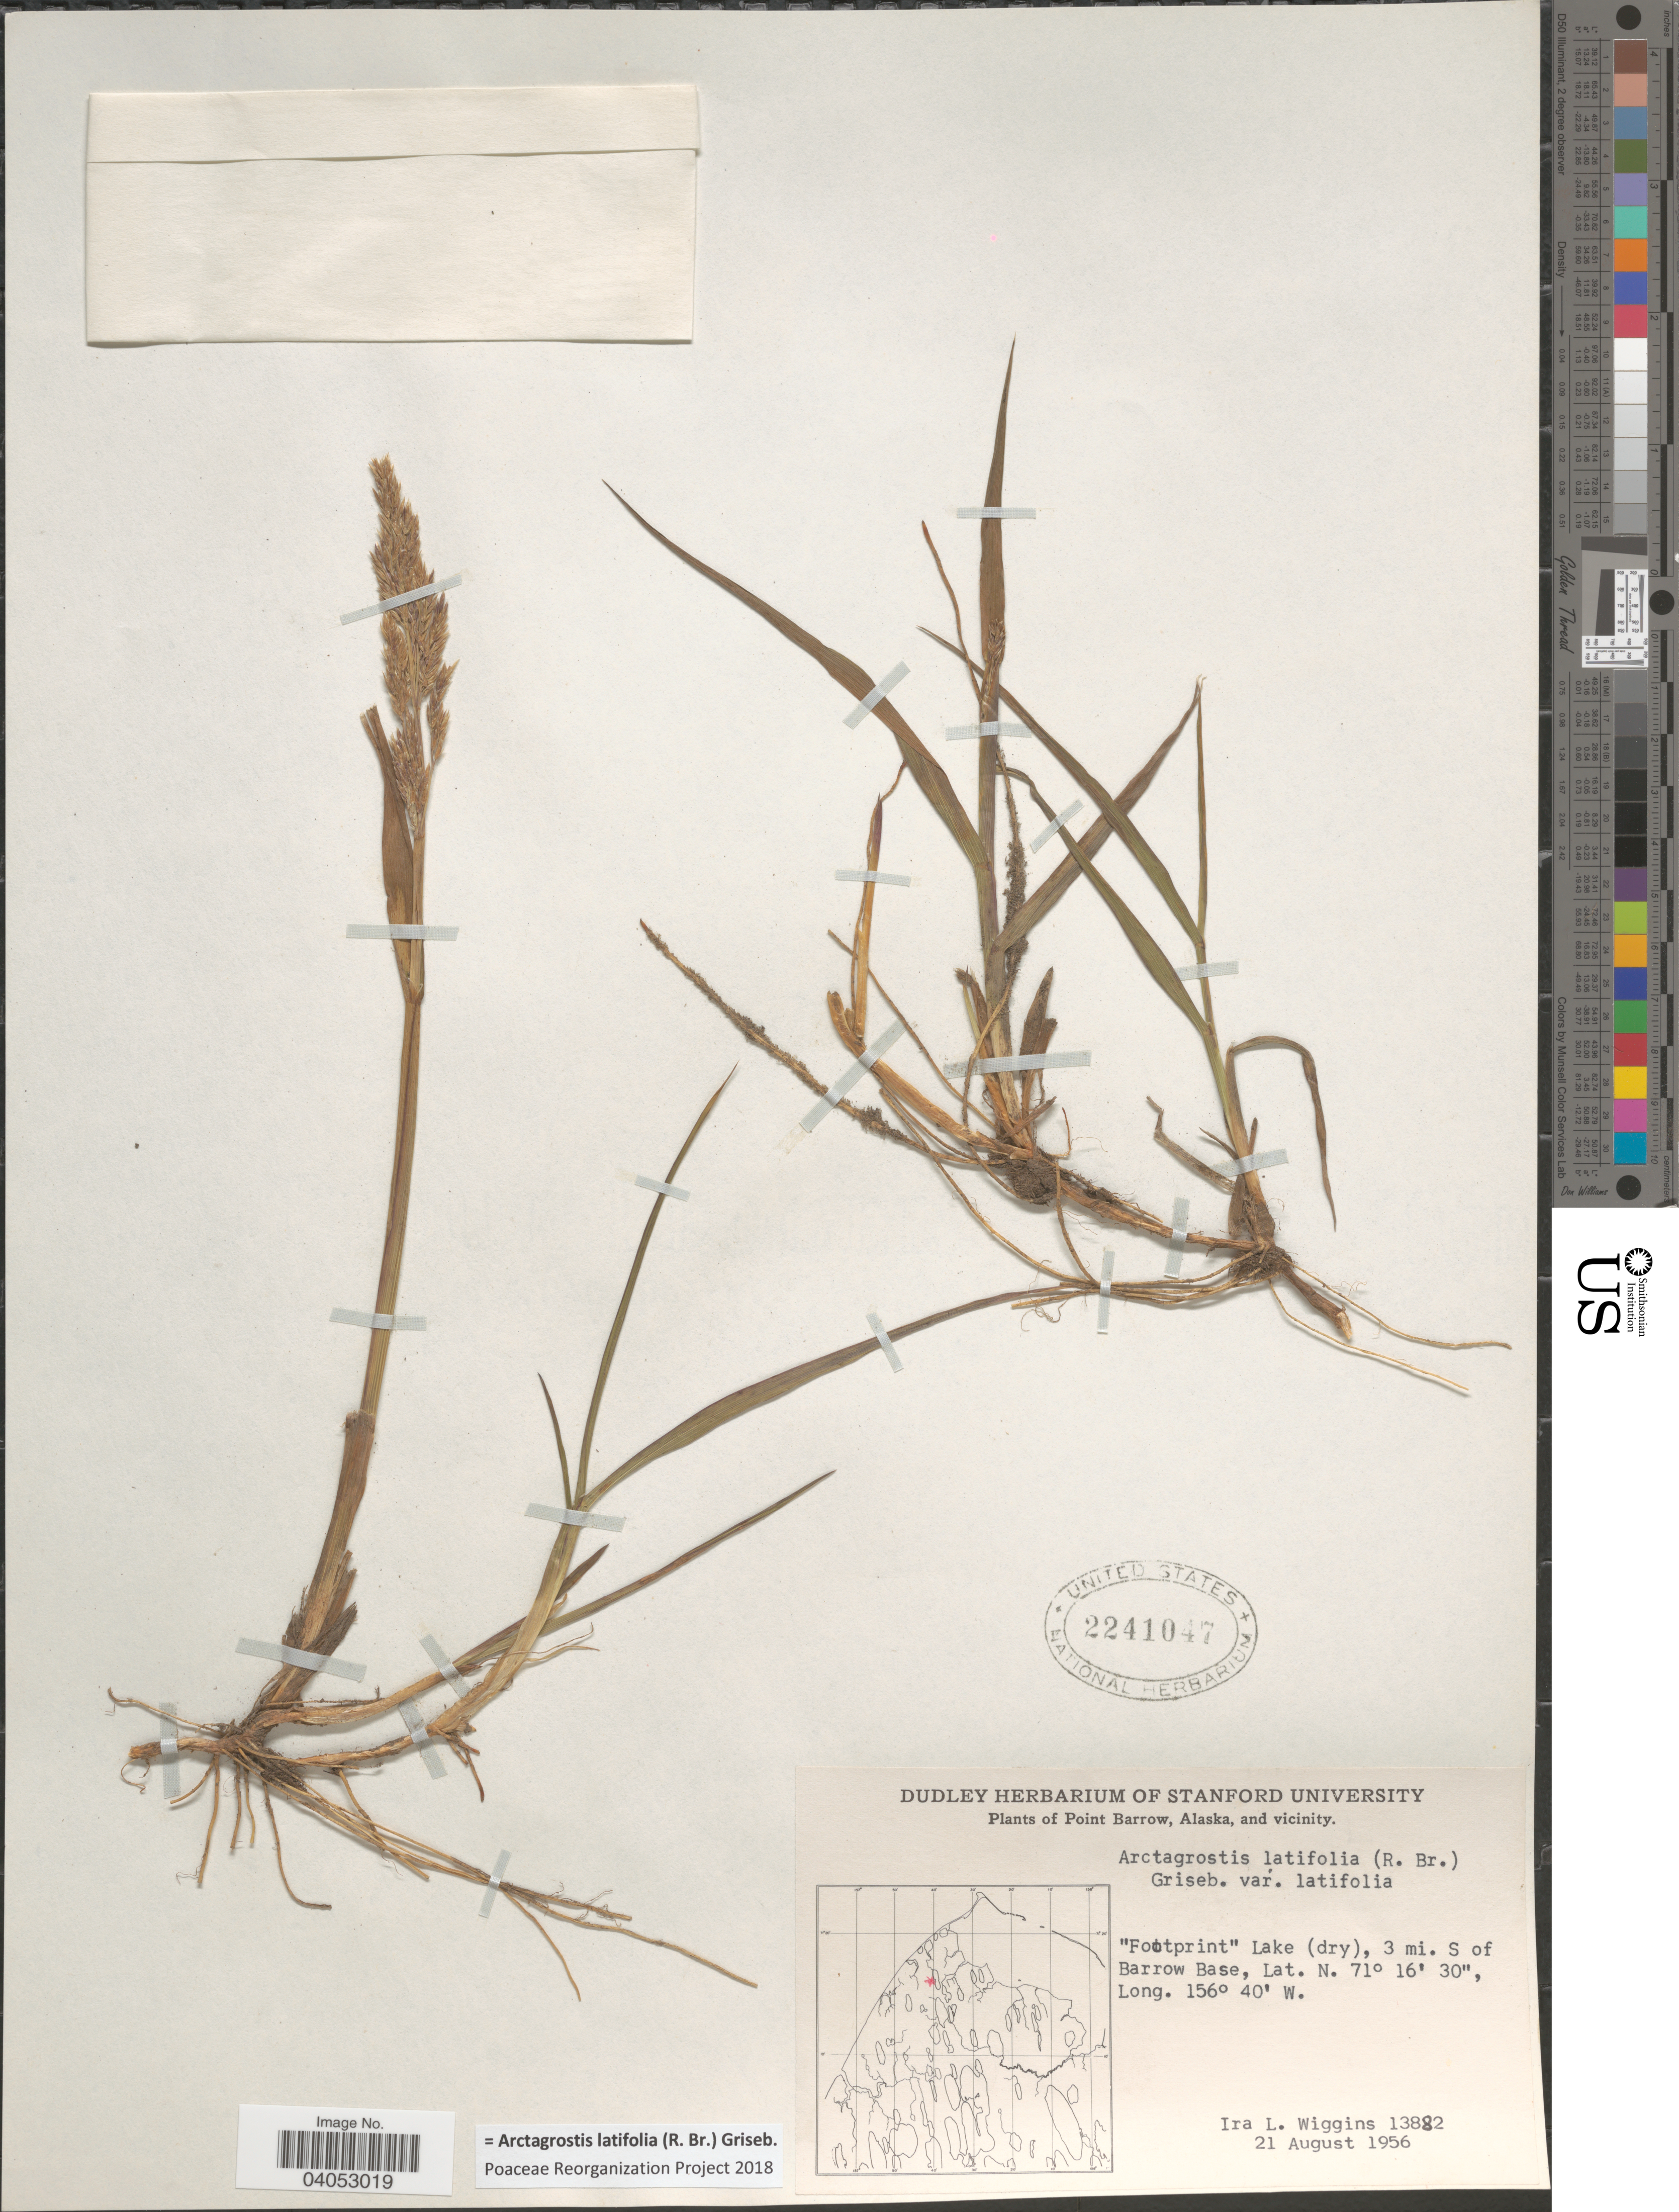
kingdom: Plantae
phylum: Tracheophyta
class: Liliopsida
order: Poales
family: Poaceae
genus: Arctagrostis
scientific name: Arctagrostis latifolia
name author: (R. Br.) Griseb.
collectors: I. L. Wiggins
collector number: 13882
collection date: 1956-08-21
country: United States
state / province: Alaska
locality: Point Barrow, and vicinity. "Footprint" Lake (dry), 3 mi. S of Barrow Base.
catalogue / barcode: US 2241047